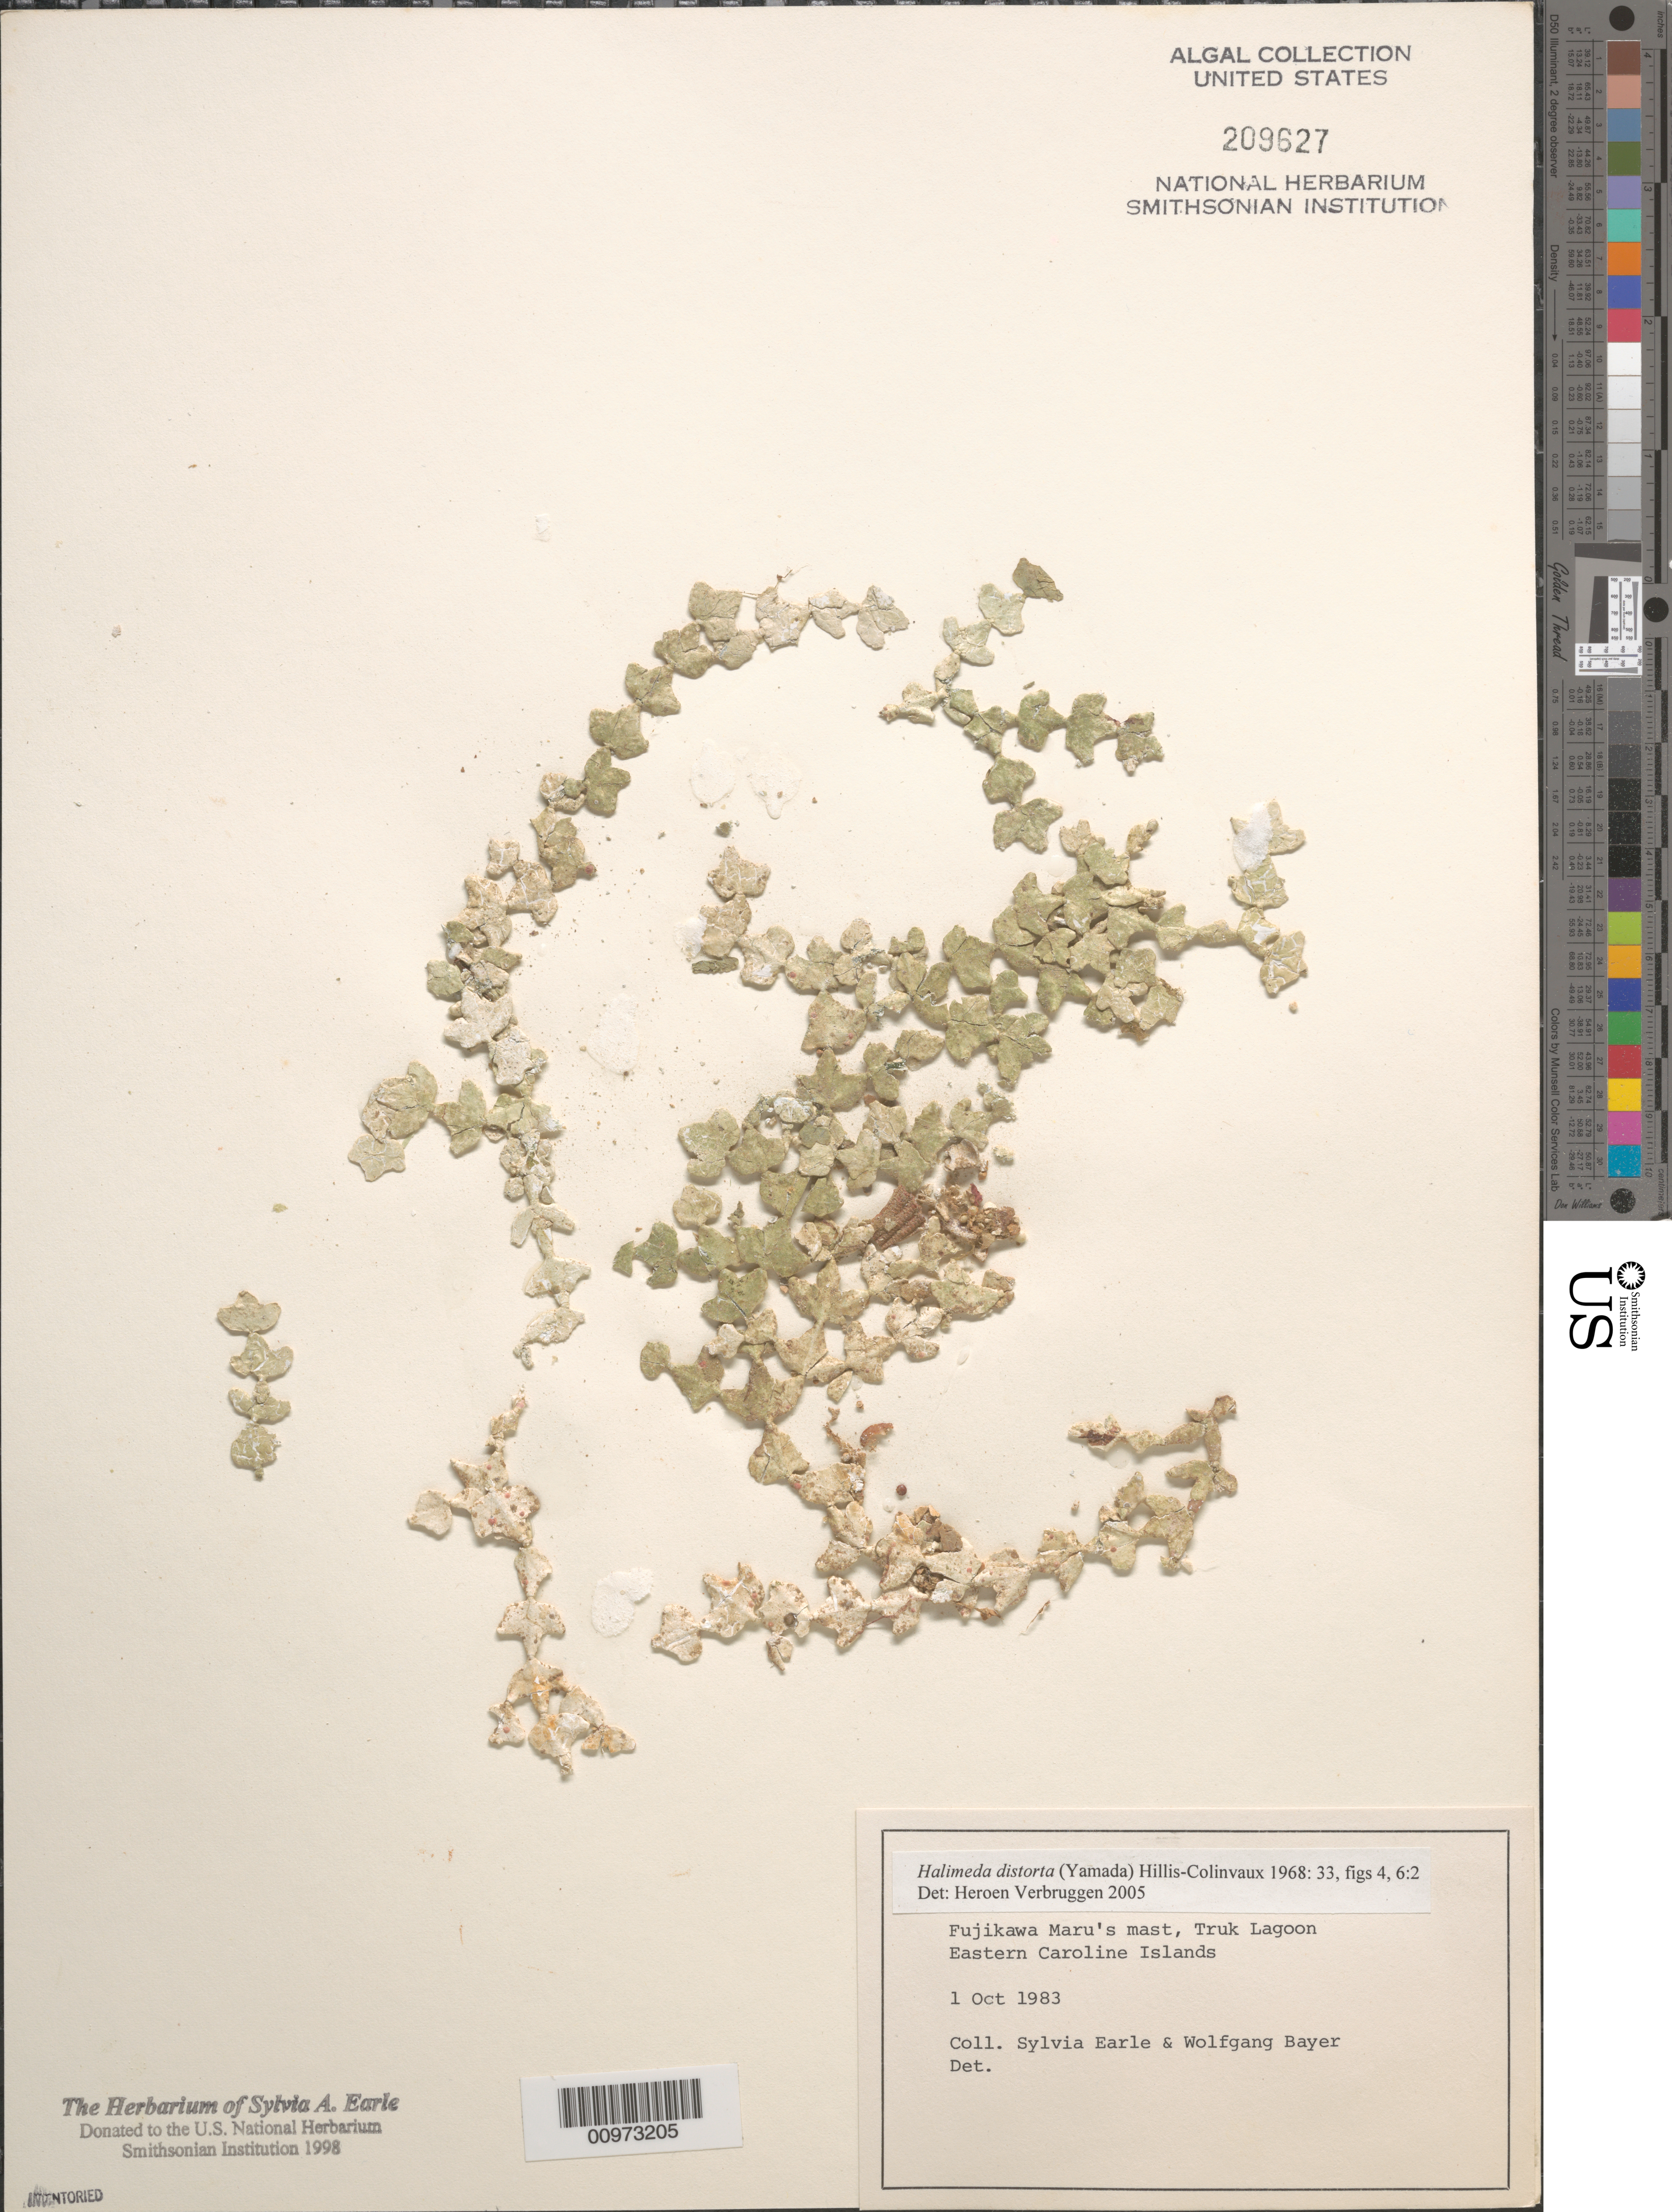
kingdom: Plantae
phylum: Chlorophyta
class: Ulvophyceae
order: Bryopsidales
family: Halimedaceae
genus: Halimeda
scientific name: Halimeda distorta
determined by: Verbruggen, H.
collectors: S. A. Earle & W. Bayer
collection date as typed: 01 Oct 1983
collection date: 1983-10-01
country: Micronesia, Federated States of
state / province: Truk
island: Truk (Chuuk) Is.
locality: Chuuk Lagoon [Truk Lagoon], Fujikawa Maru mast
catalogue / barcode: US 209627